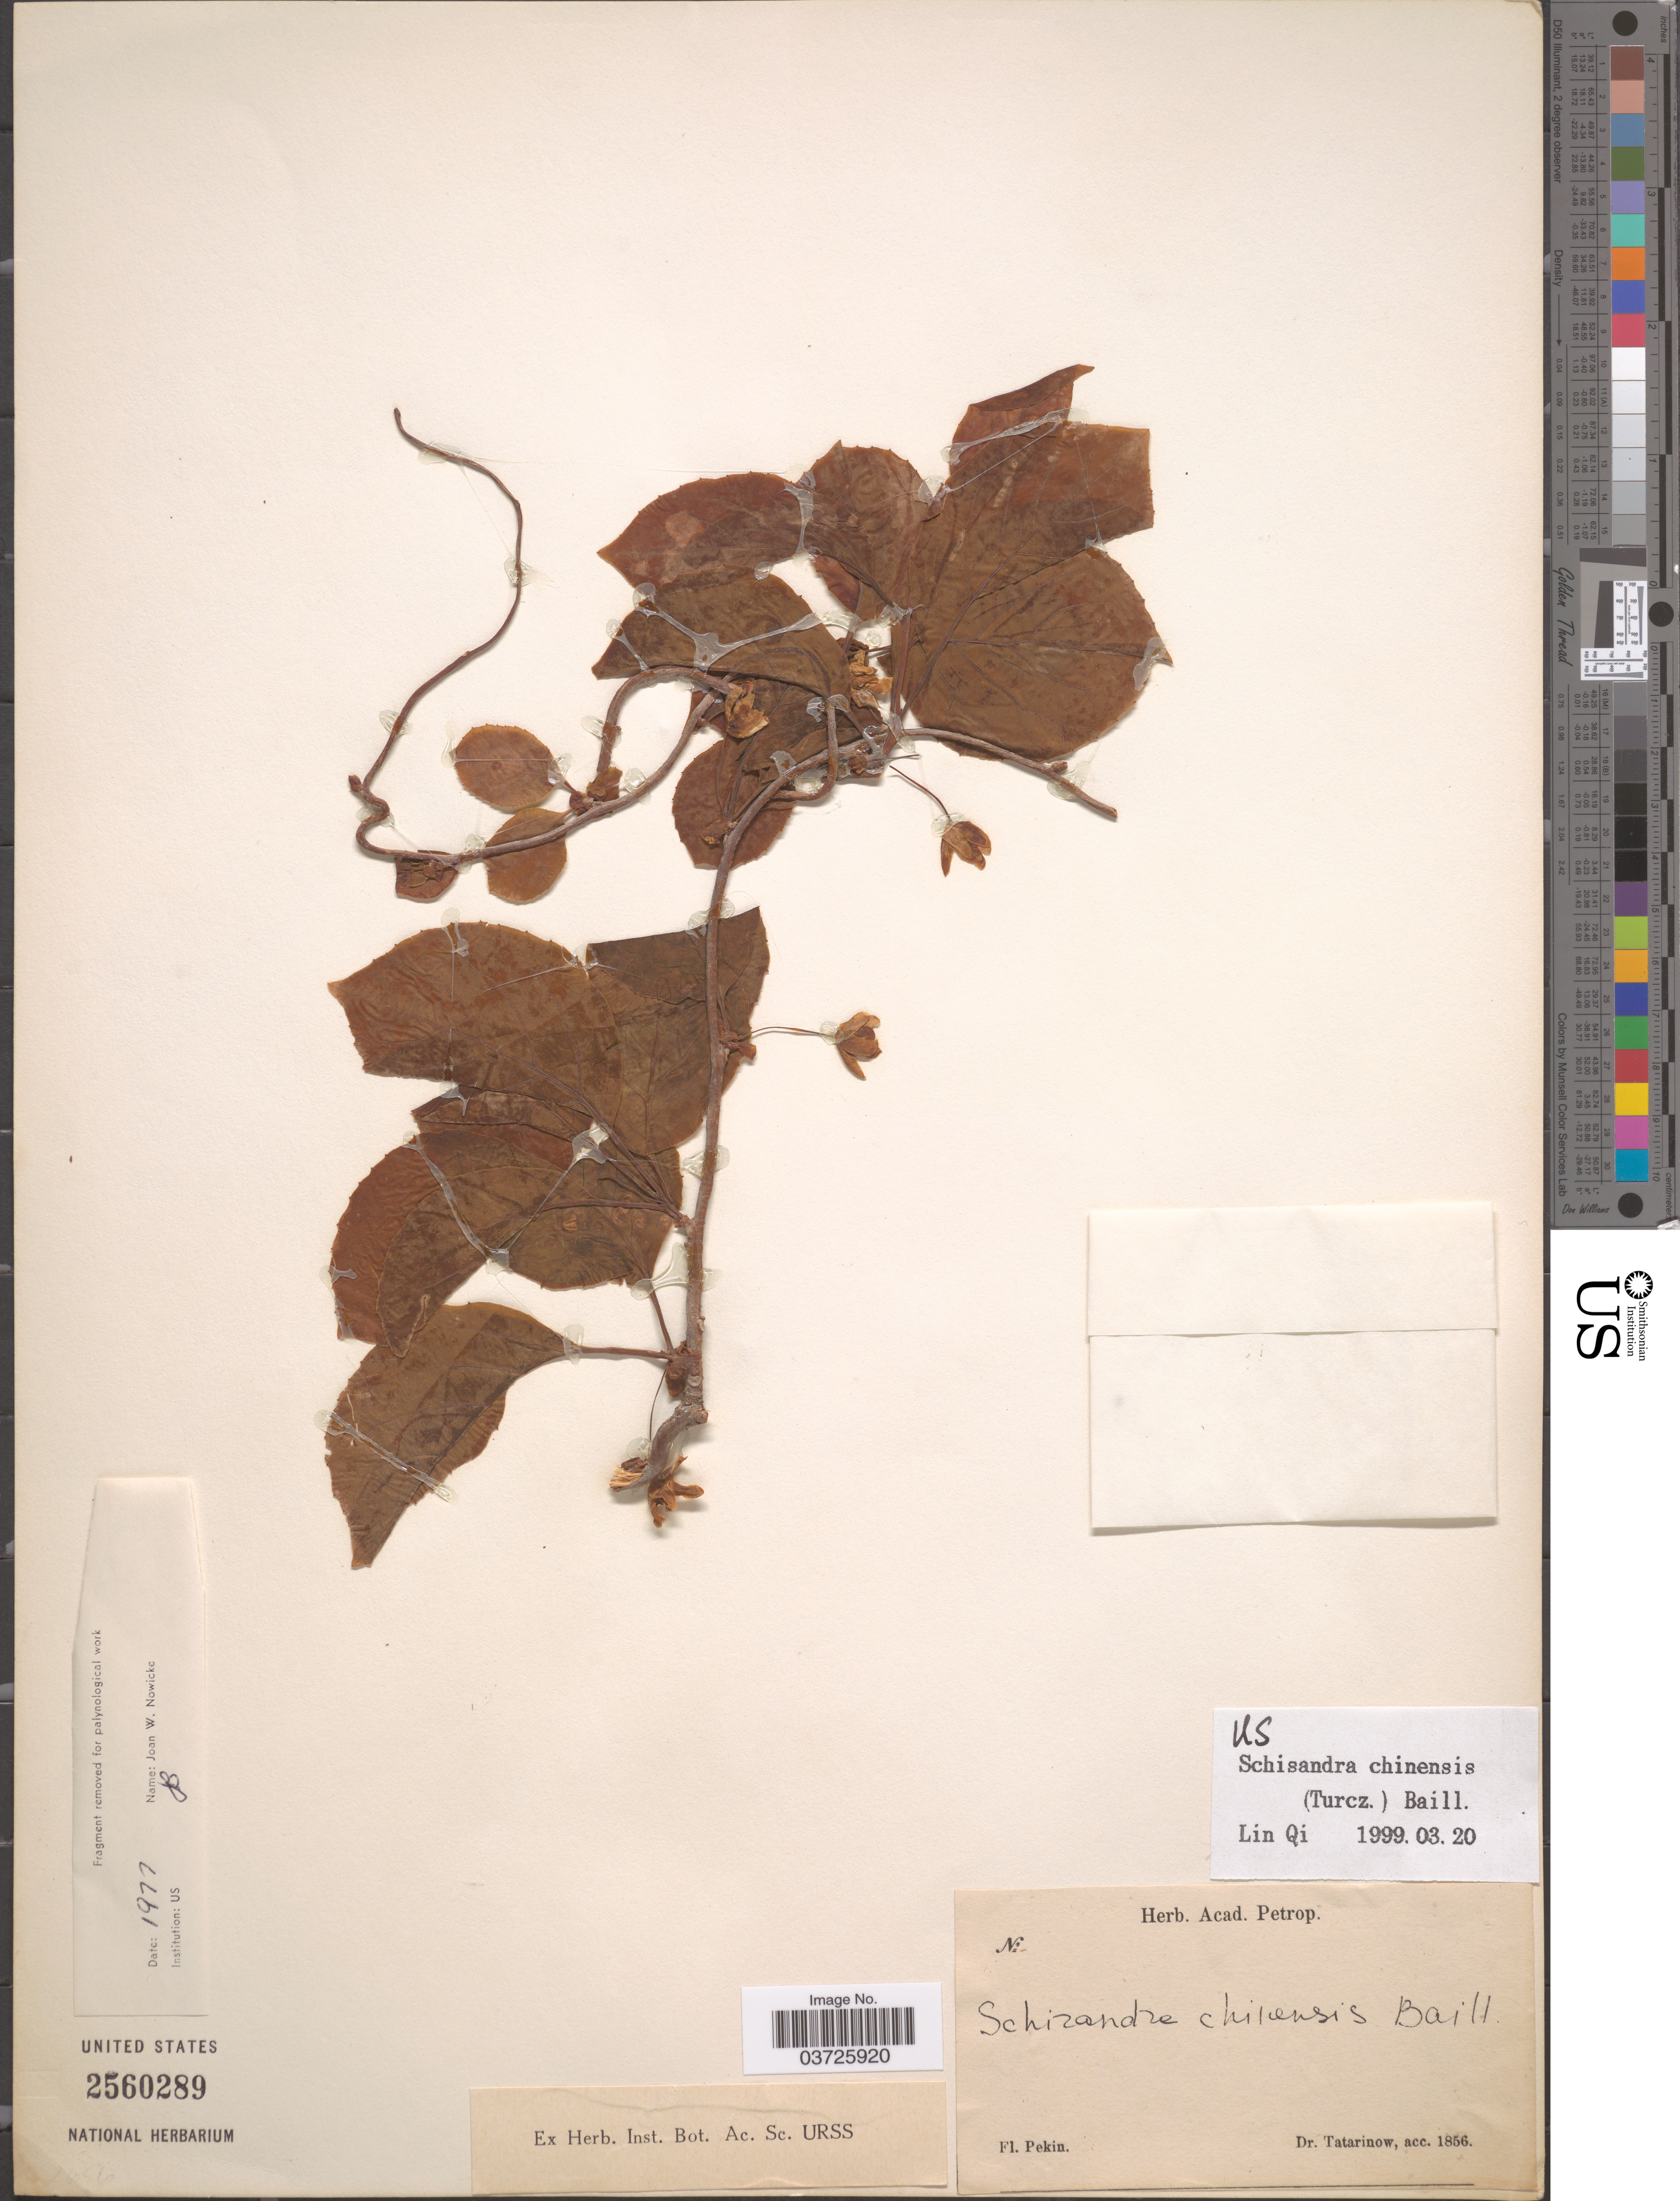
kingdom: Plantae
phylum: Tracheophyta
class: Magnoliopsida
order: Austrobaileyales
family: Schisandraceae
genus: Schisandra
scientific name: Schisandra chinensis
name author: (Turcz.) Baill.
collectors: -. Tatarinow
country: China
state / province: Beijing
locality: Pekin.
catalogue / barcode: US 2560289